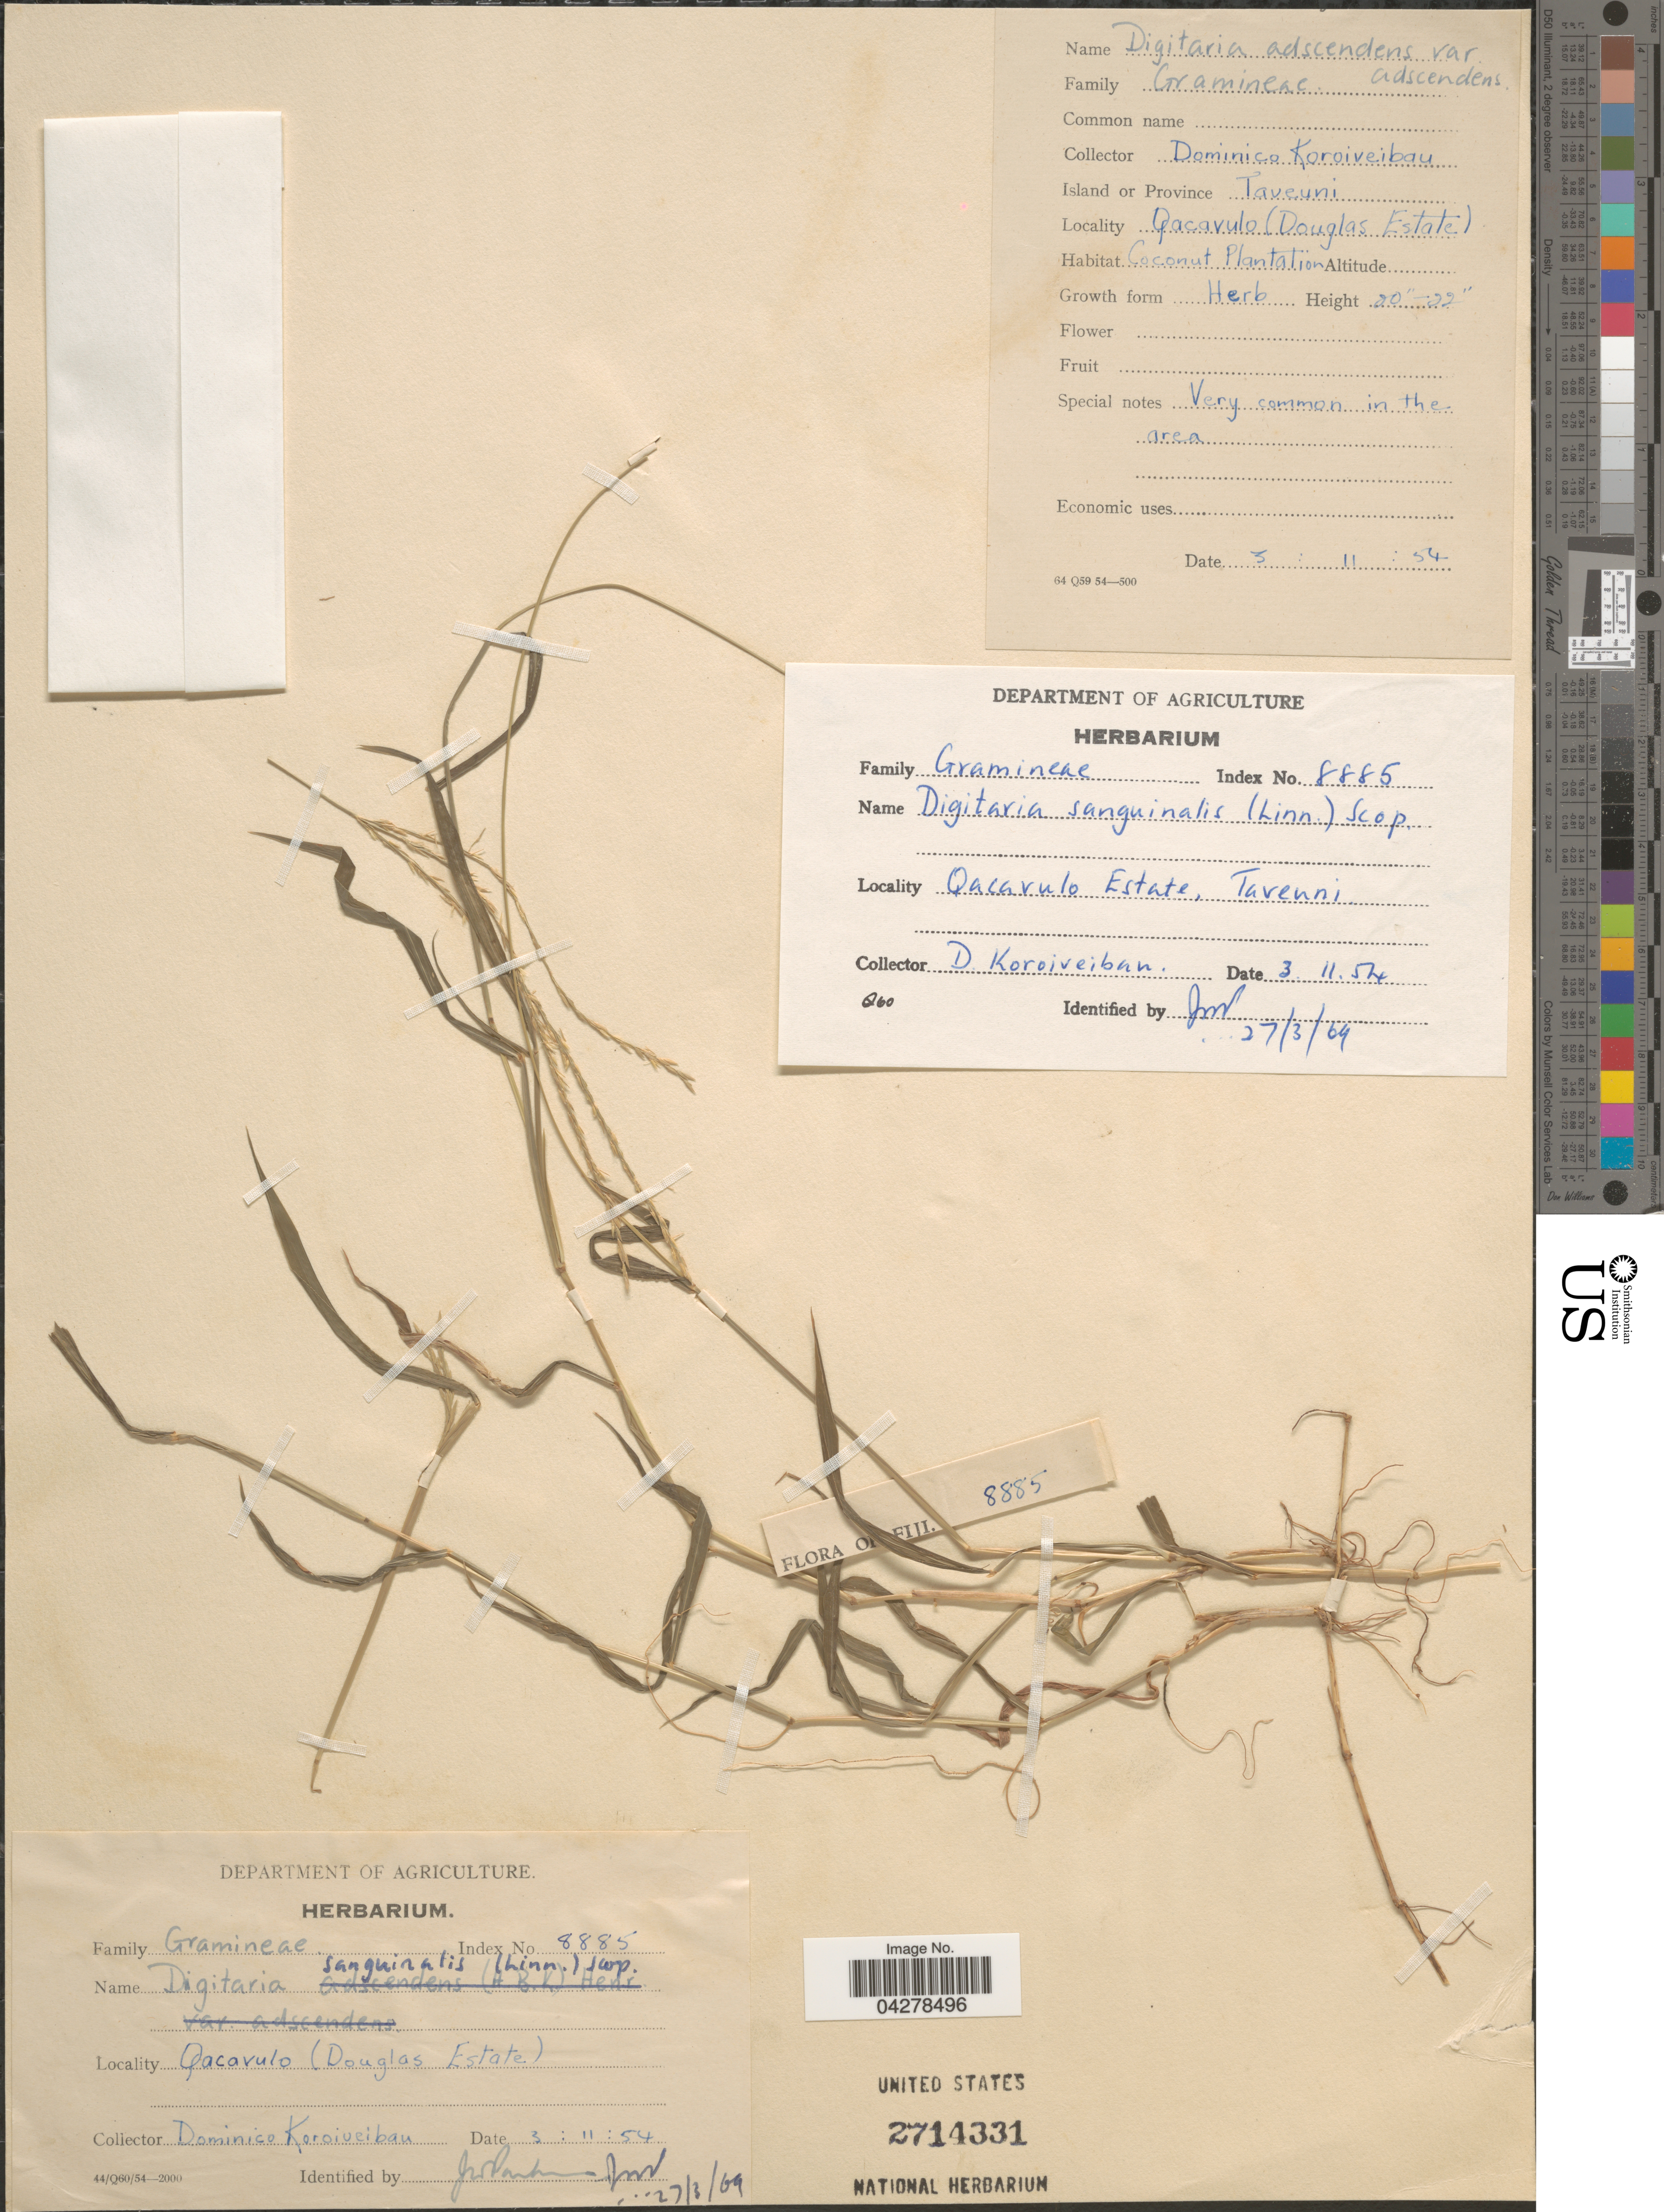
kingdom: Plantae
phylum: Tracheophyta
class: Liliopsida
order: Poales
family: Poaceae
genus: Digitaria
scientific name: Digitaria sanguinalis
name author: (L.) Scop.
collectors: D. Koroiveibau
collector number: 8885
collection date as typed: Transcribed d/m/y: 3/11/54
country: Fiji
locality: Qacavulo (Douglas Estate). Island or Province Taveuni. Coconut Plantation.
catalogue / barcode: US 2714331